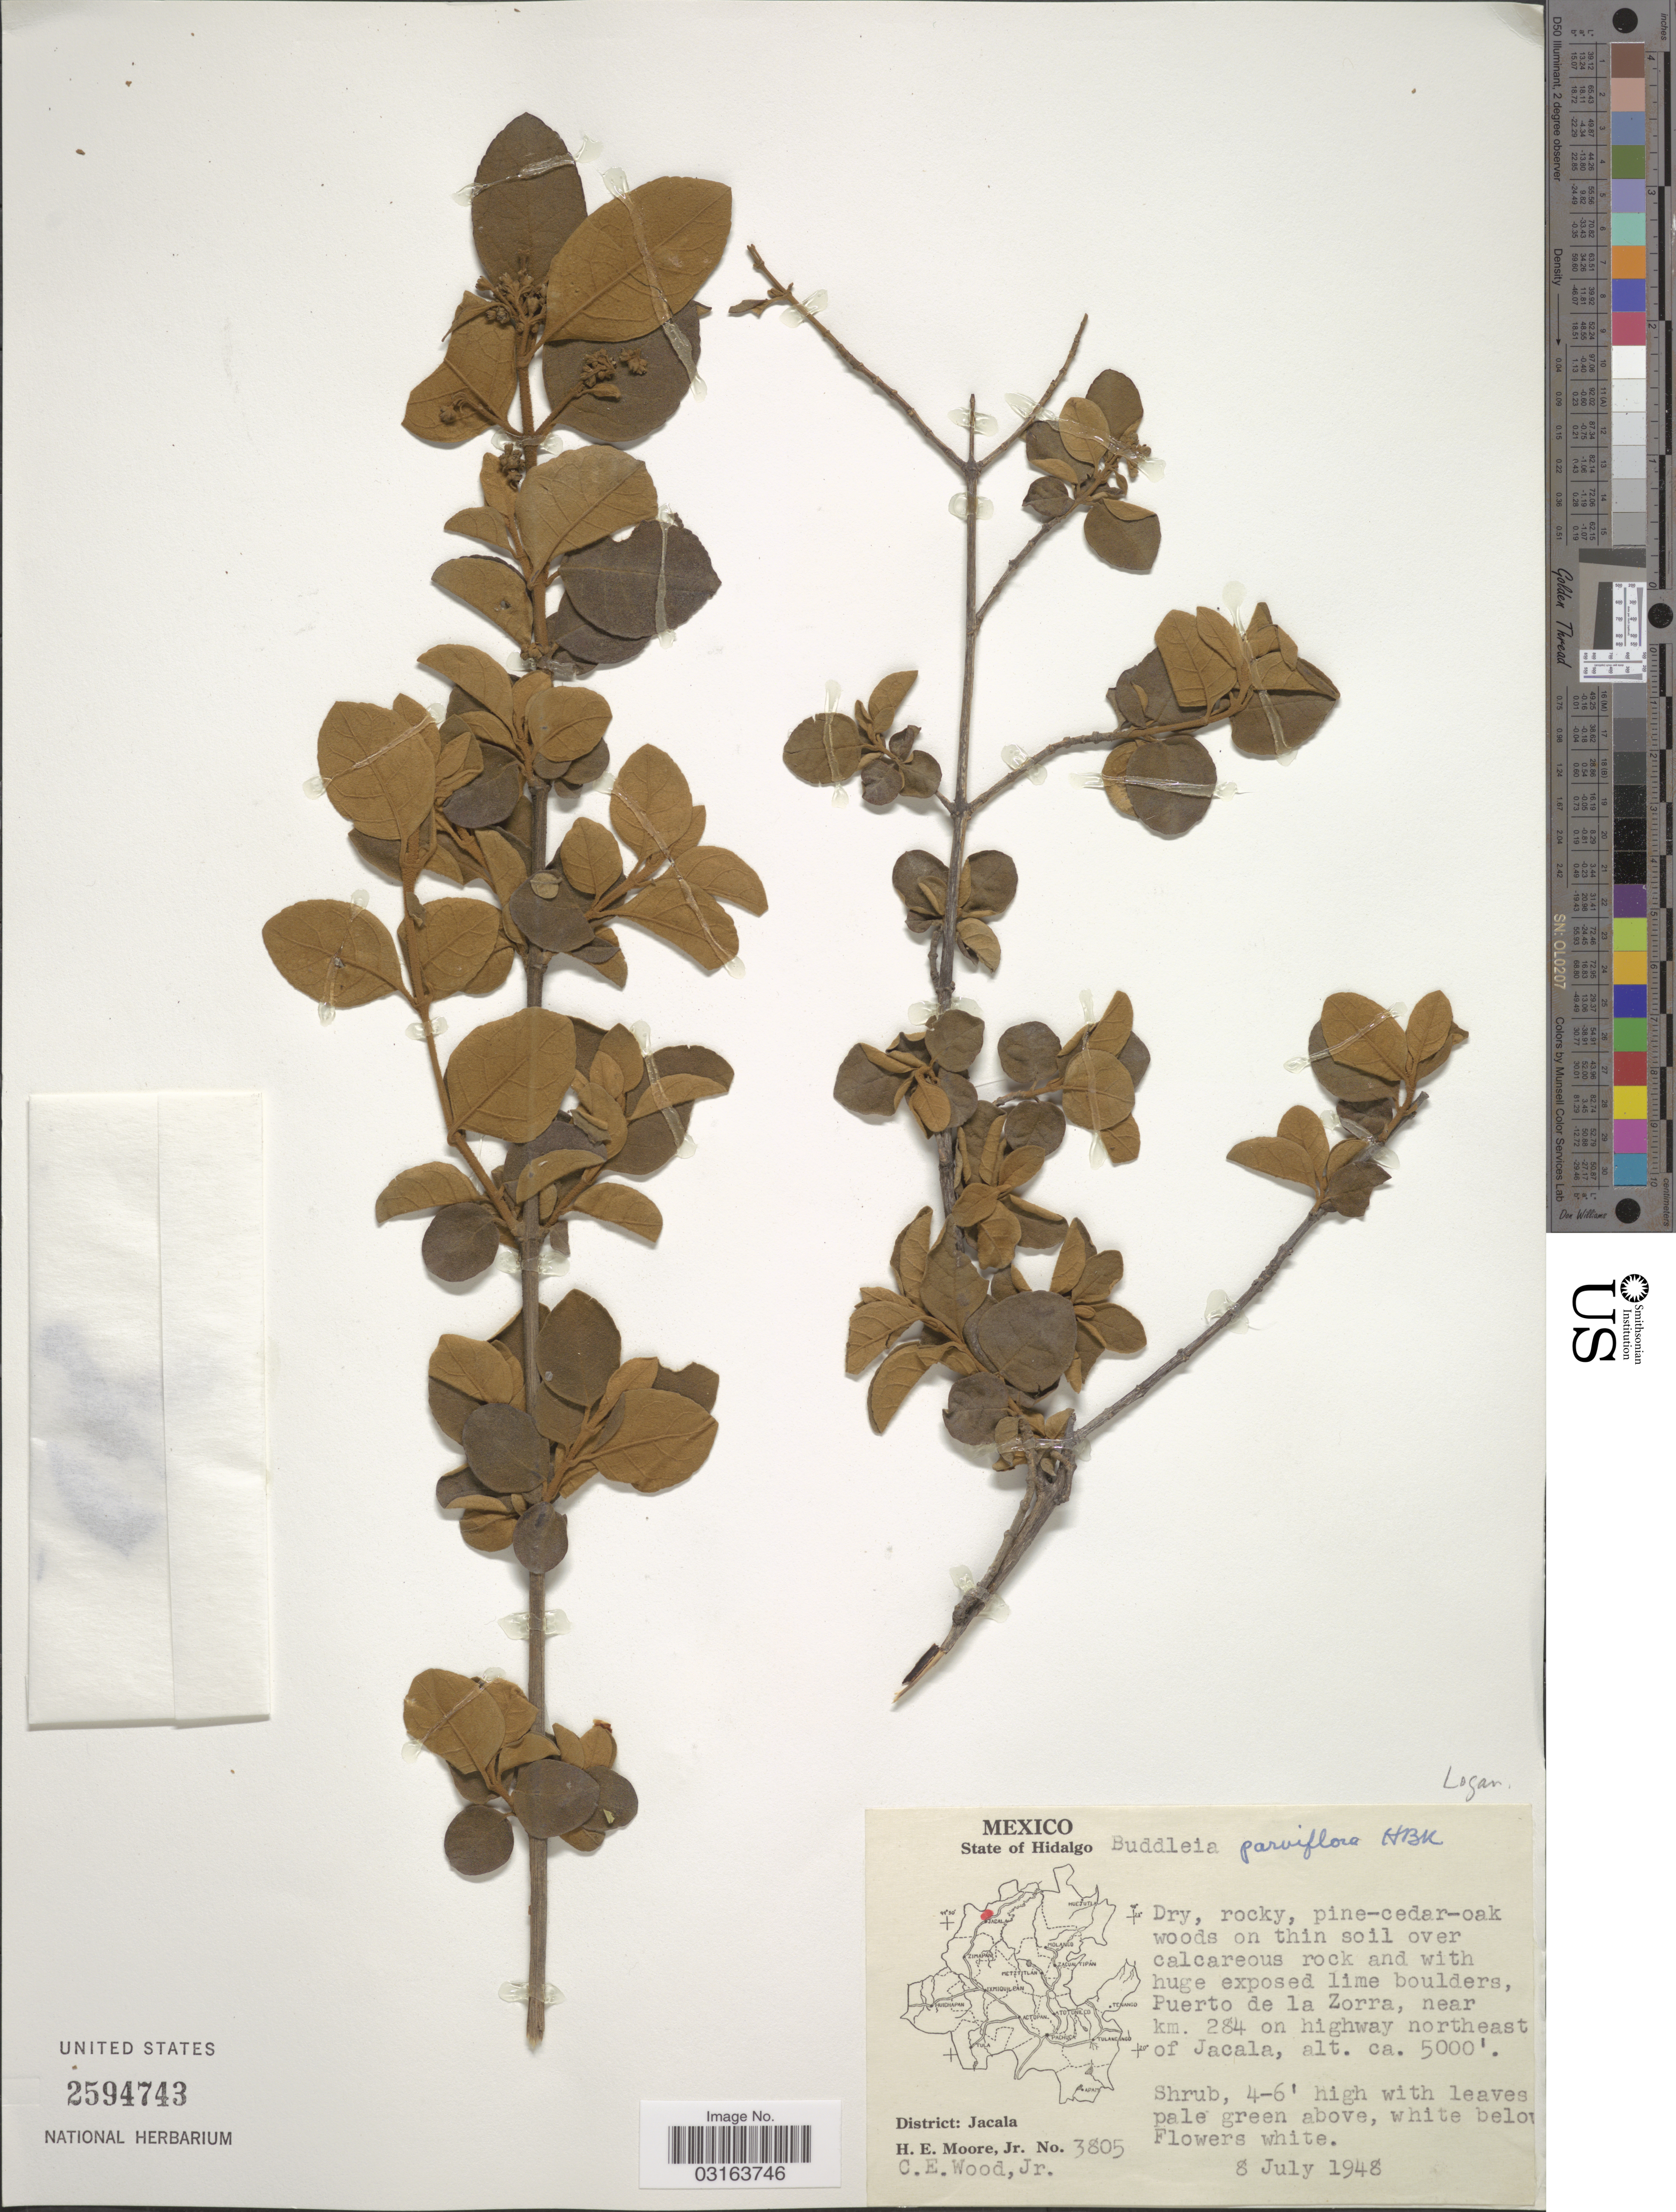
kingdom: Plantae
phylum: Tracheophyta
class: Magnoliopsida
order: Lamiales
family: Scrophulariaceae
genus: Buddleja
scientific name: Buddleja parviflora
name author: Kunth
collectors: H. Moore & C. Wood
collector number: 3805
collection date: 1948-07-08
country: Mexico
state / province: Hidalgo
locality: Puerto de la Zorfra, near km. 284 on highway northeast of Jacala.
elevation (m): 1524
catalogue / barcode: US 2594743